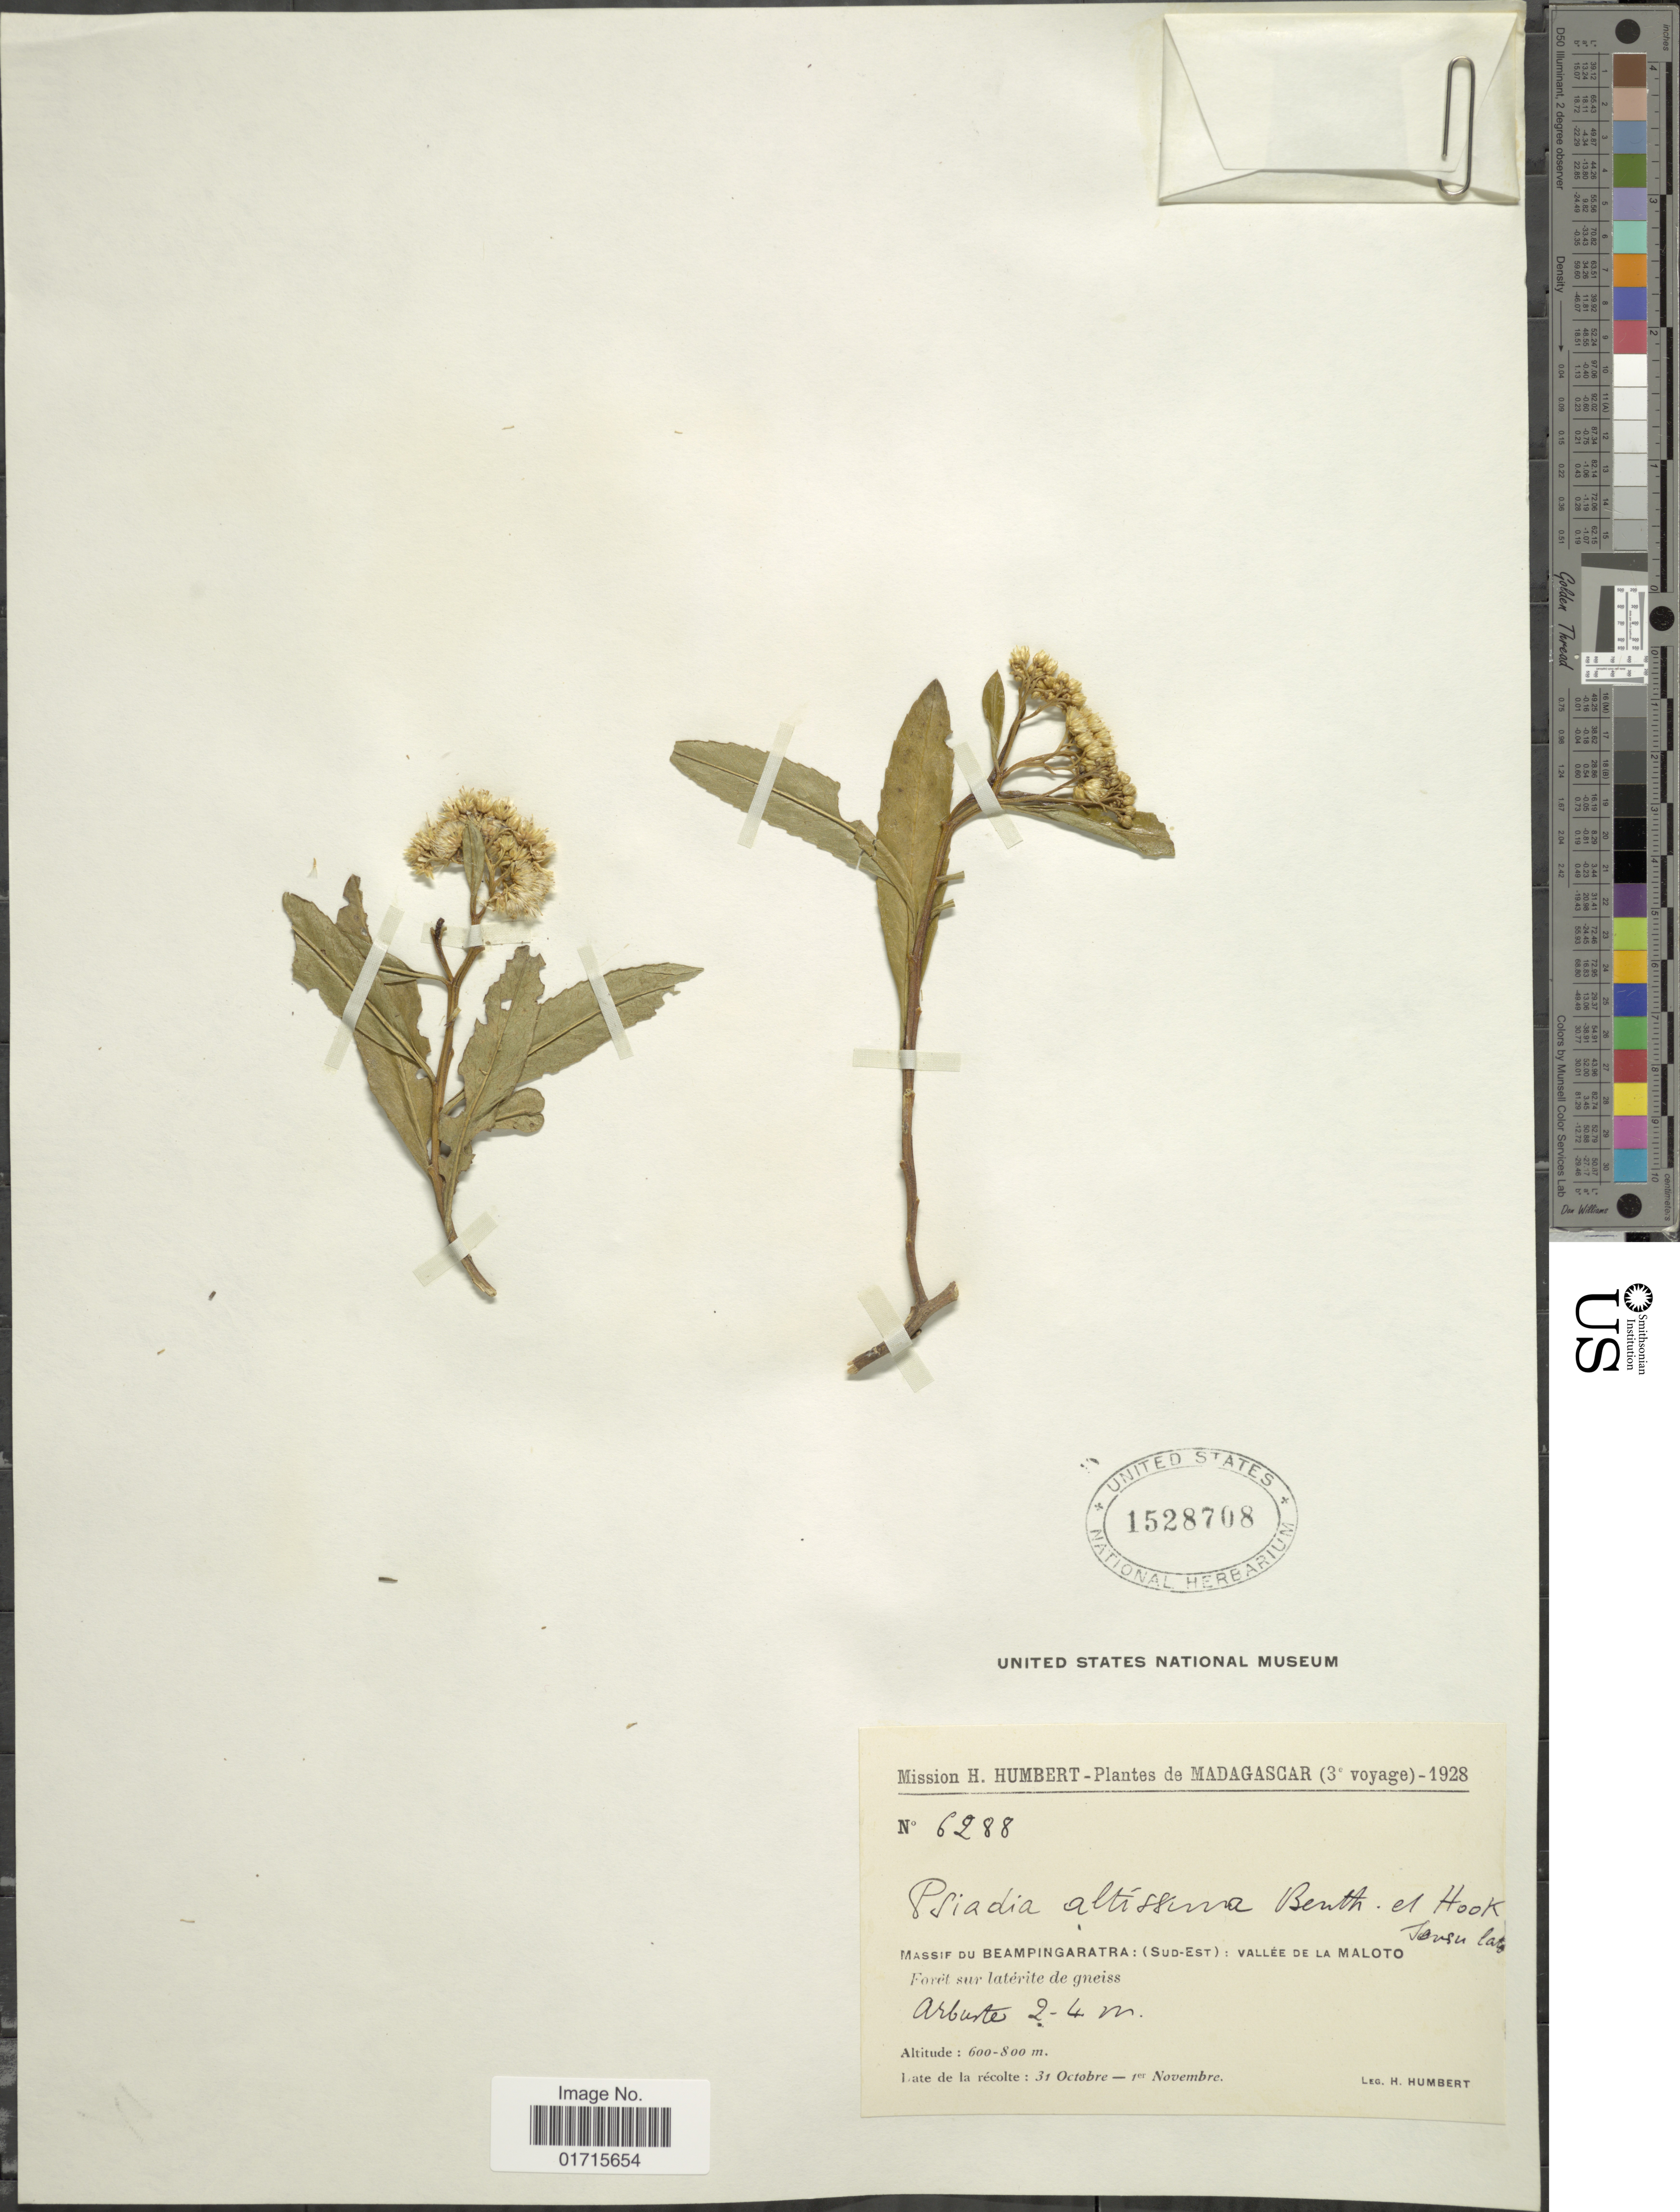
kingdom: Plantae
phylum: Tracheophyta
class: Magnoliopsida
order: Asterales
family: Asteraceae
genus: Psiadia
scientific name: Psiadia altissima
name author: Benth.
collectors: H. Humbert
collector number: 6288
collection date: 1928-10-31/1928-11-01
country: Madagascar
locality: Massif du Beampingaratra: (Sud-Est): Vallee de La Maloto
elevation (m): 600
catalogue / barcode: US 1528708